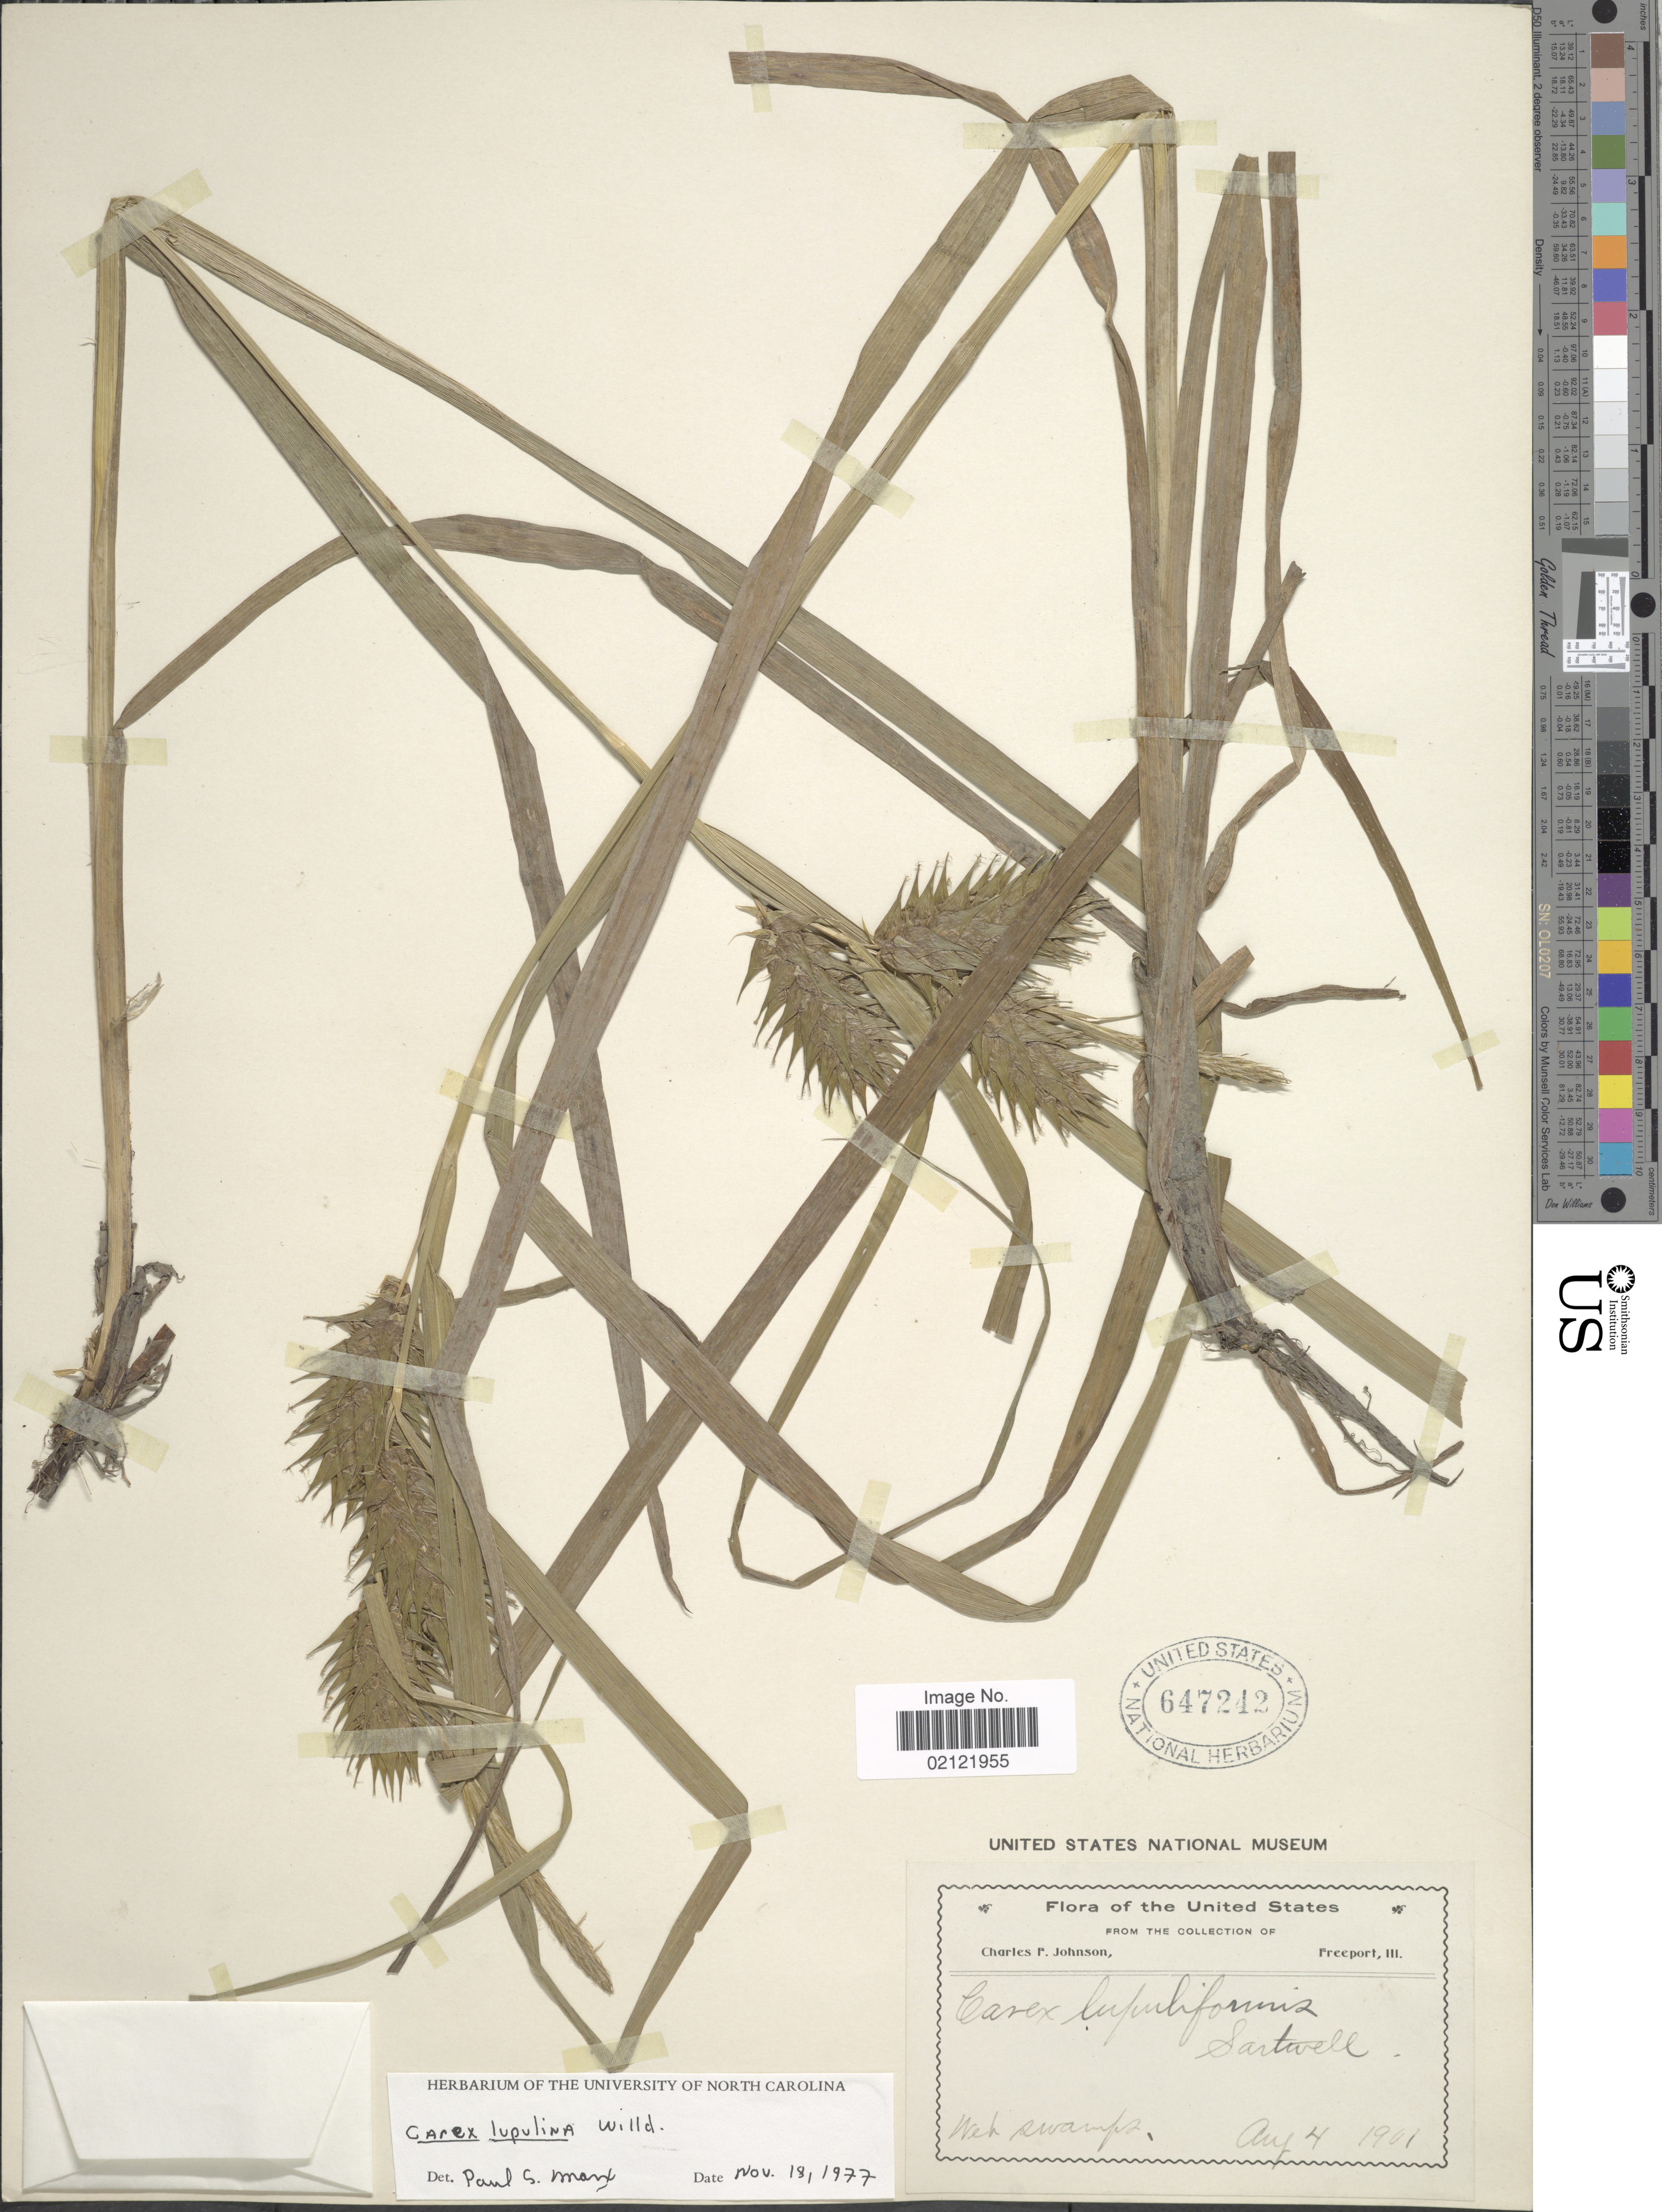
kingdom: Plantae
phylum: Tracheophyta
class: Liliopsida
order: Poales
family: Cyperaceae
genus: Carex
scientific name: Carex lupulina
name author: Muhl. ex Willd.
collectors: C. Johnson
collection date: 1901-08-04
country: United States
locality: Wet swamps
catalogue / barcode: US 647242